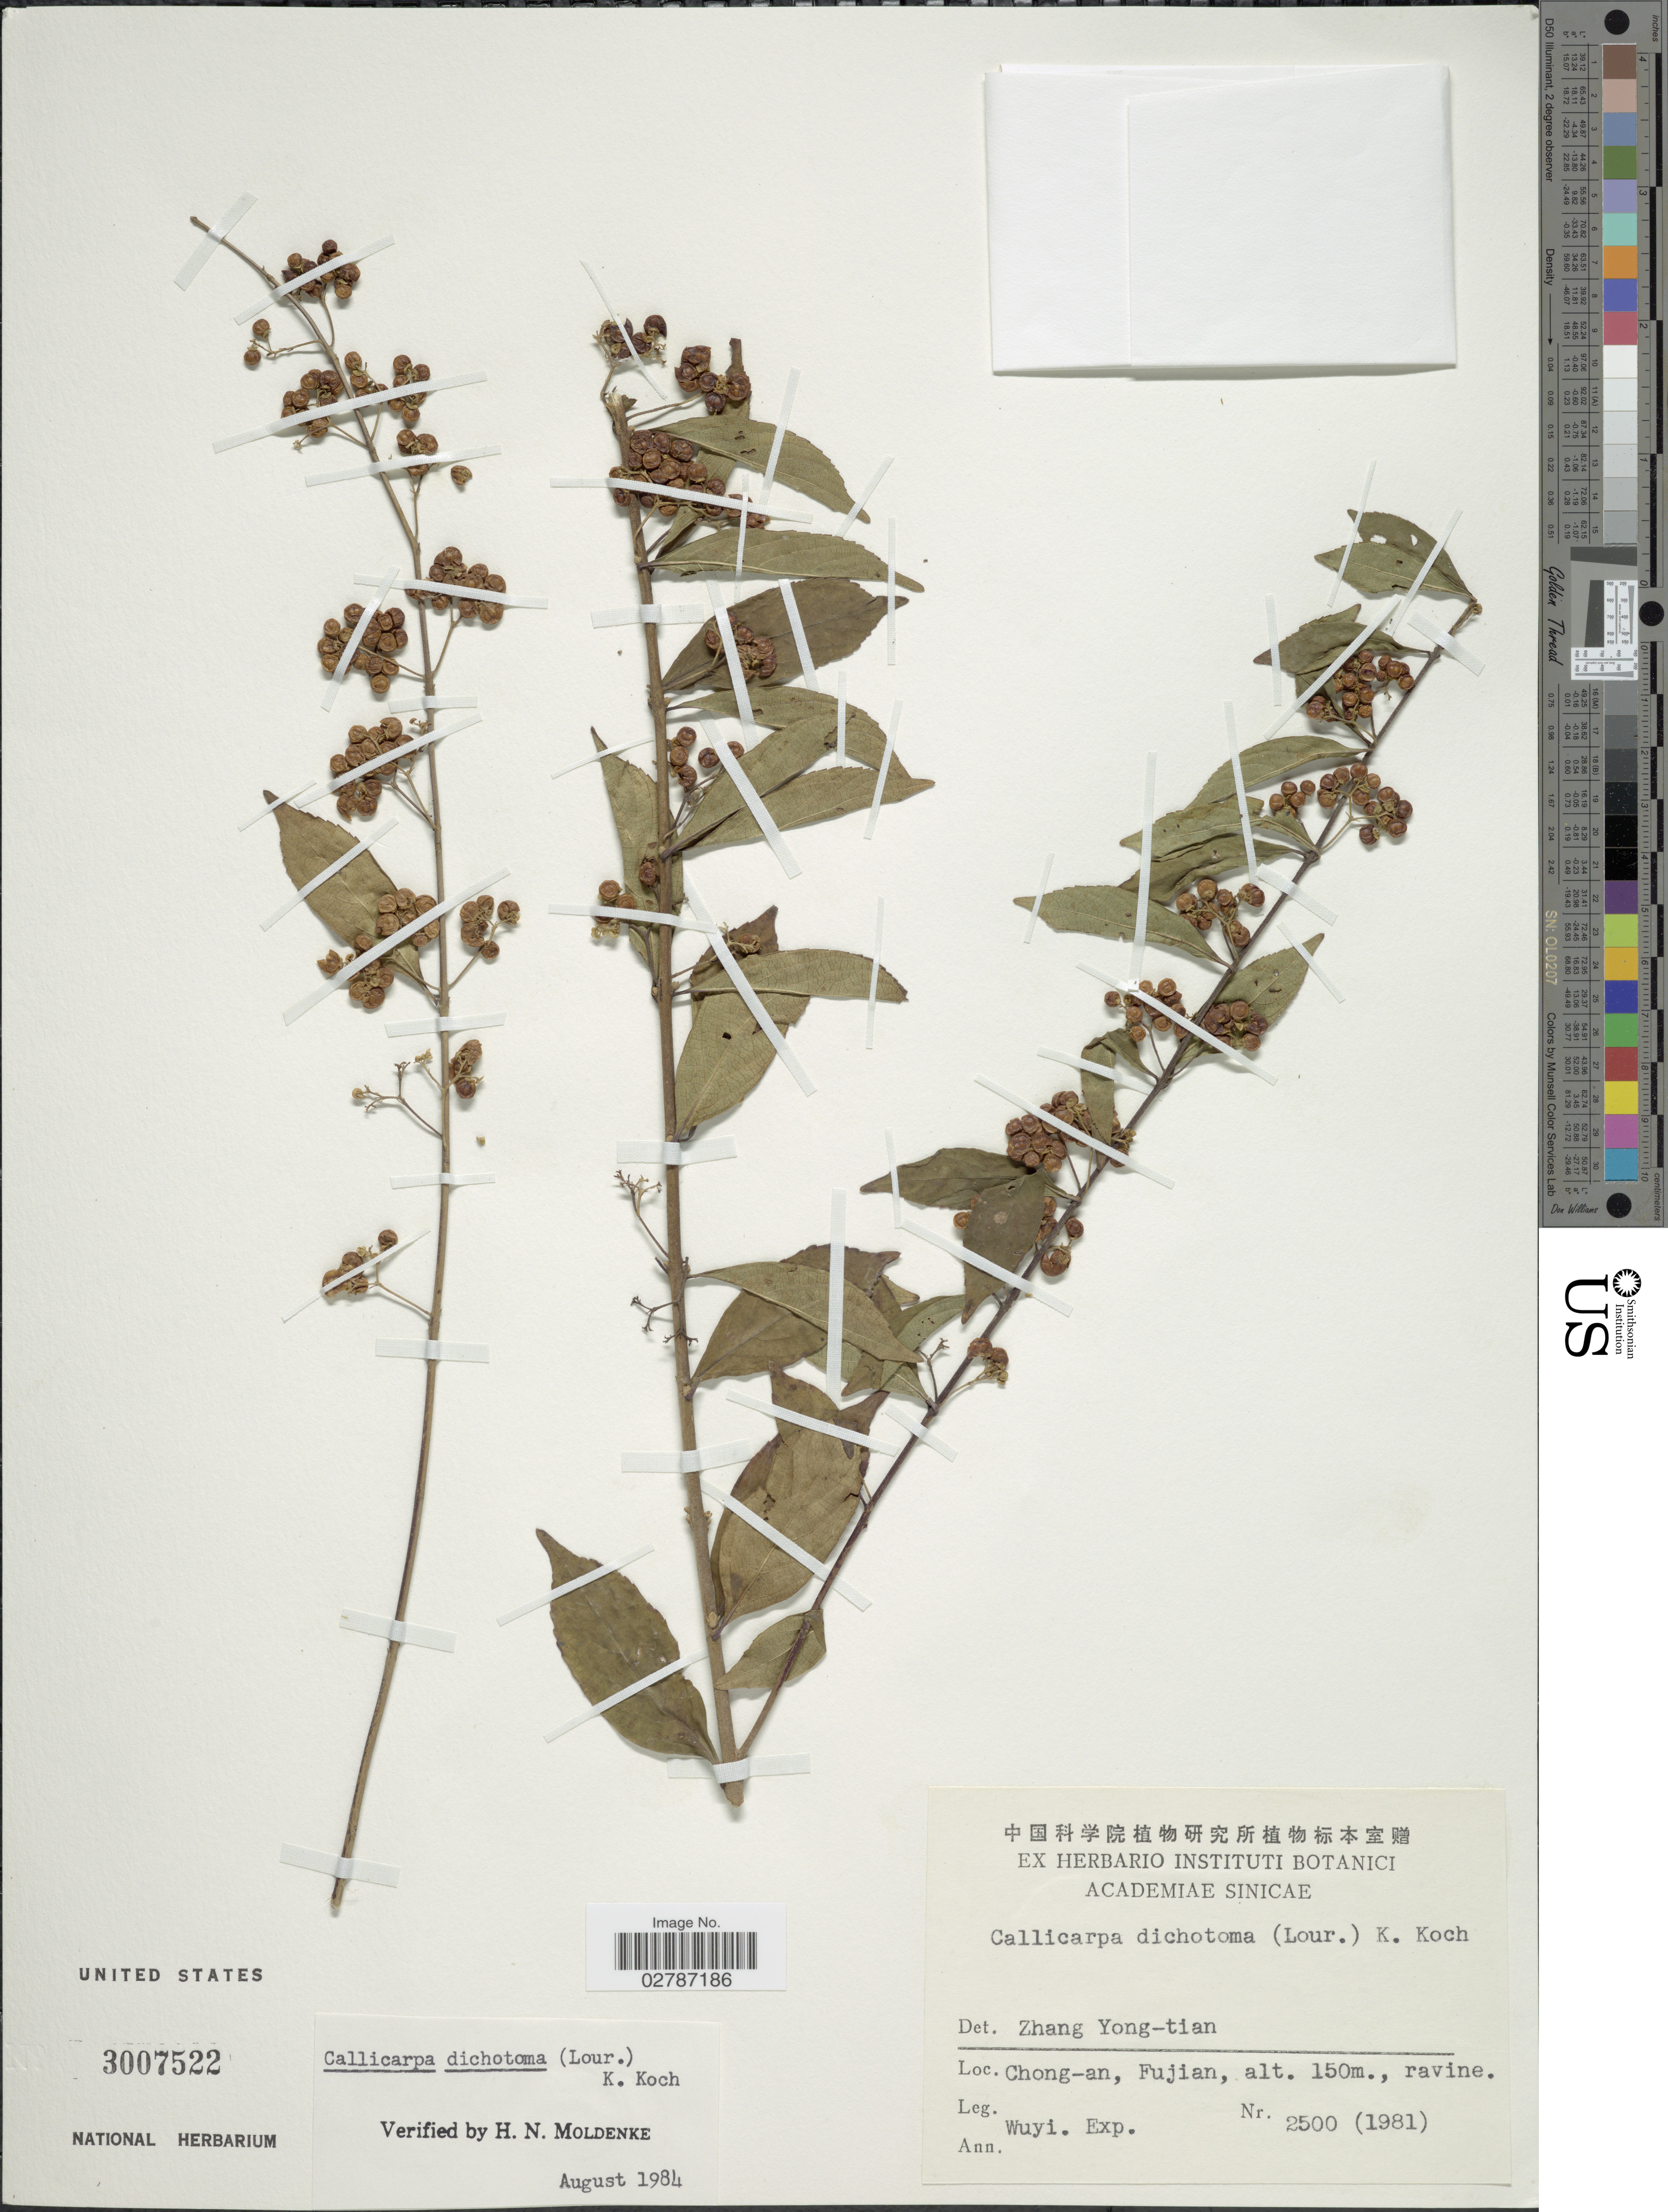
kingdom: Plantae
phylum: Tracheophyta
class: Magnoliopsida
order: Lamiales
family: Lamiaceae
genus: Callicarpa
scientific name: Callicarpa dichotoma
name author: (Lour.) K. Koch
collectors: Wuyi. Exped.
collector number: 2500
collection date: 1981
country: China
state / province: Fujian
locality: Chong-an.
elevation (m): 150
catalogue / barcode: US 3007522